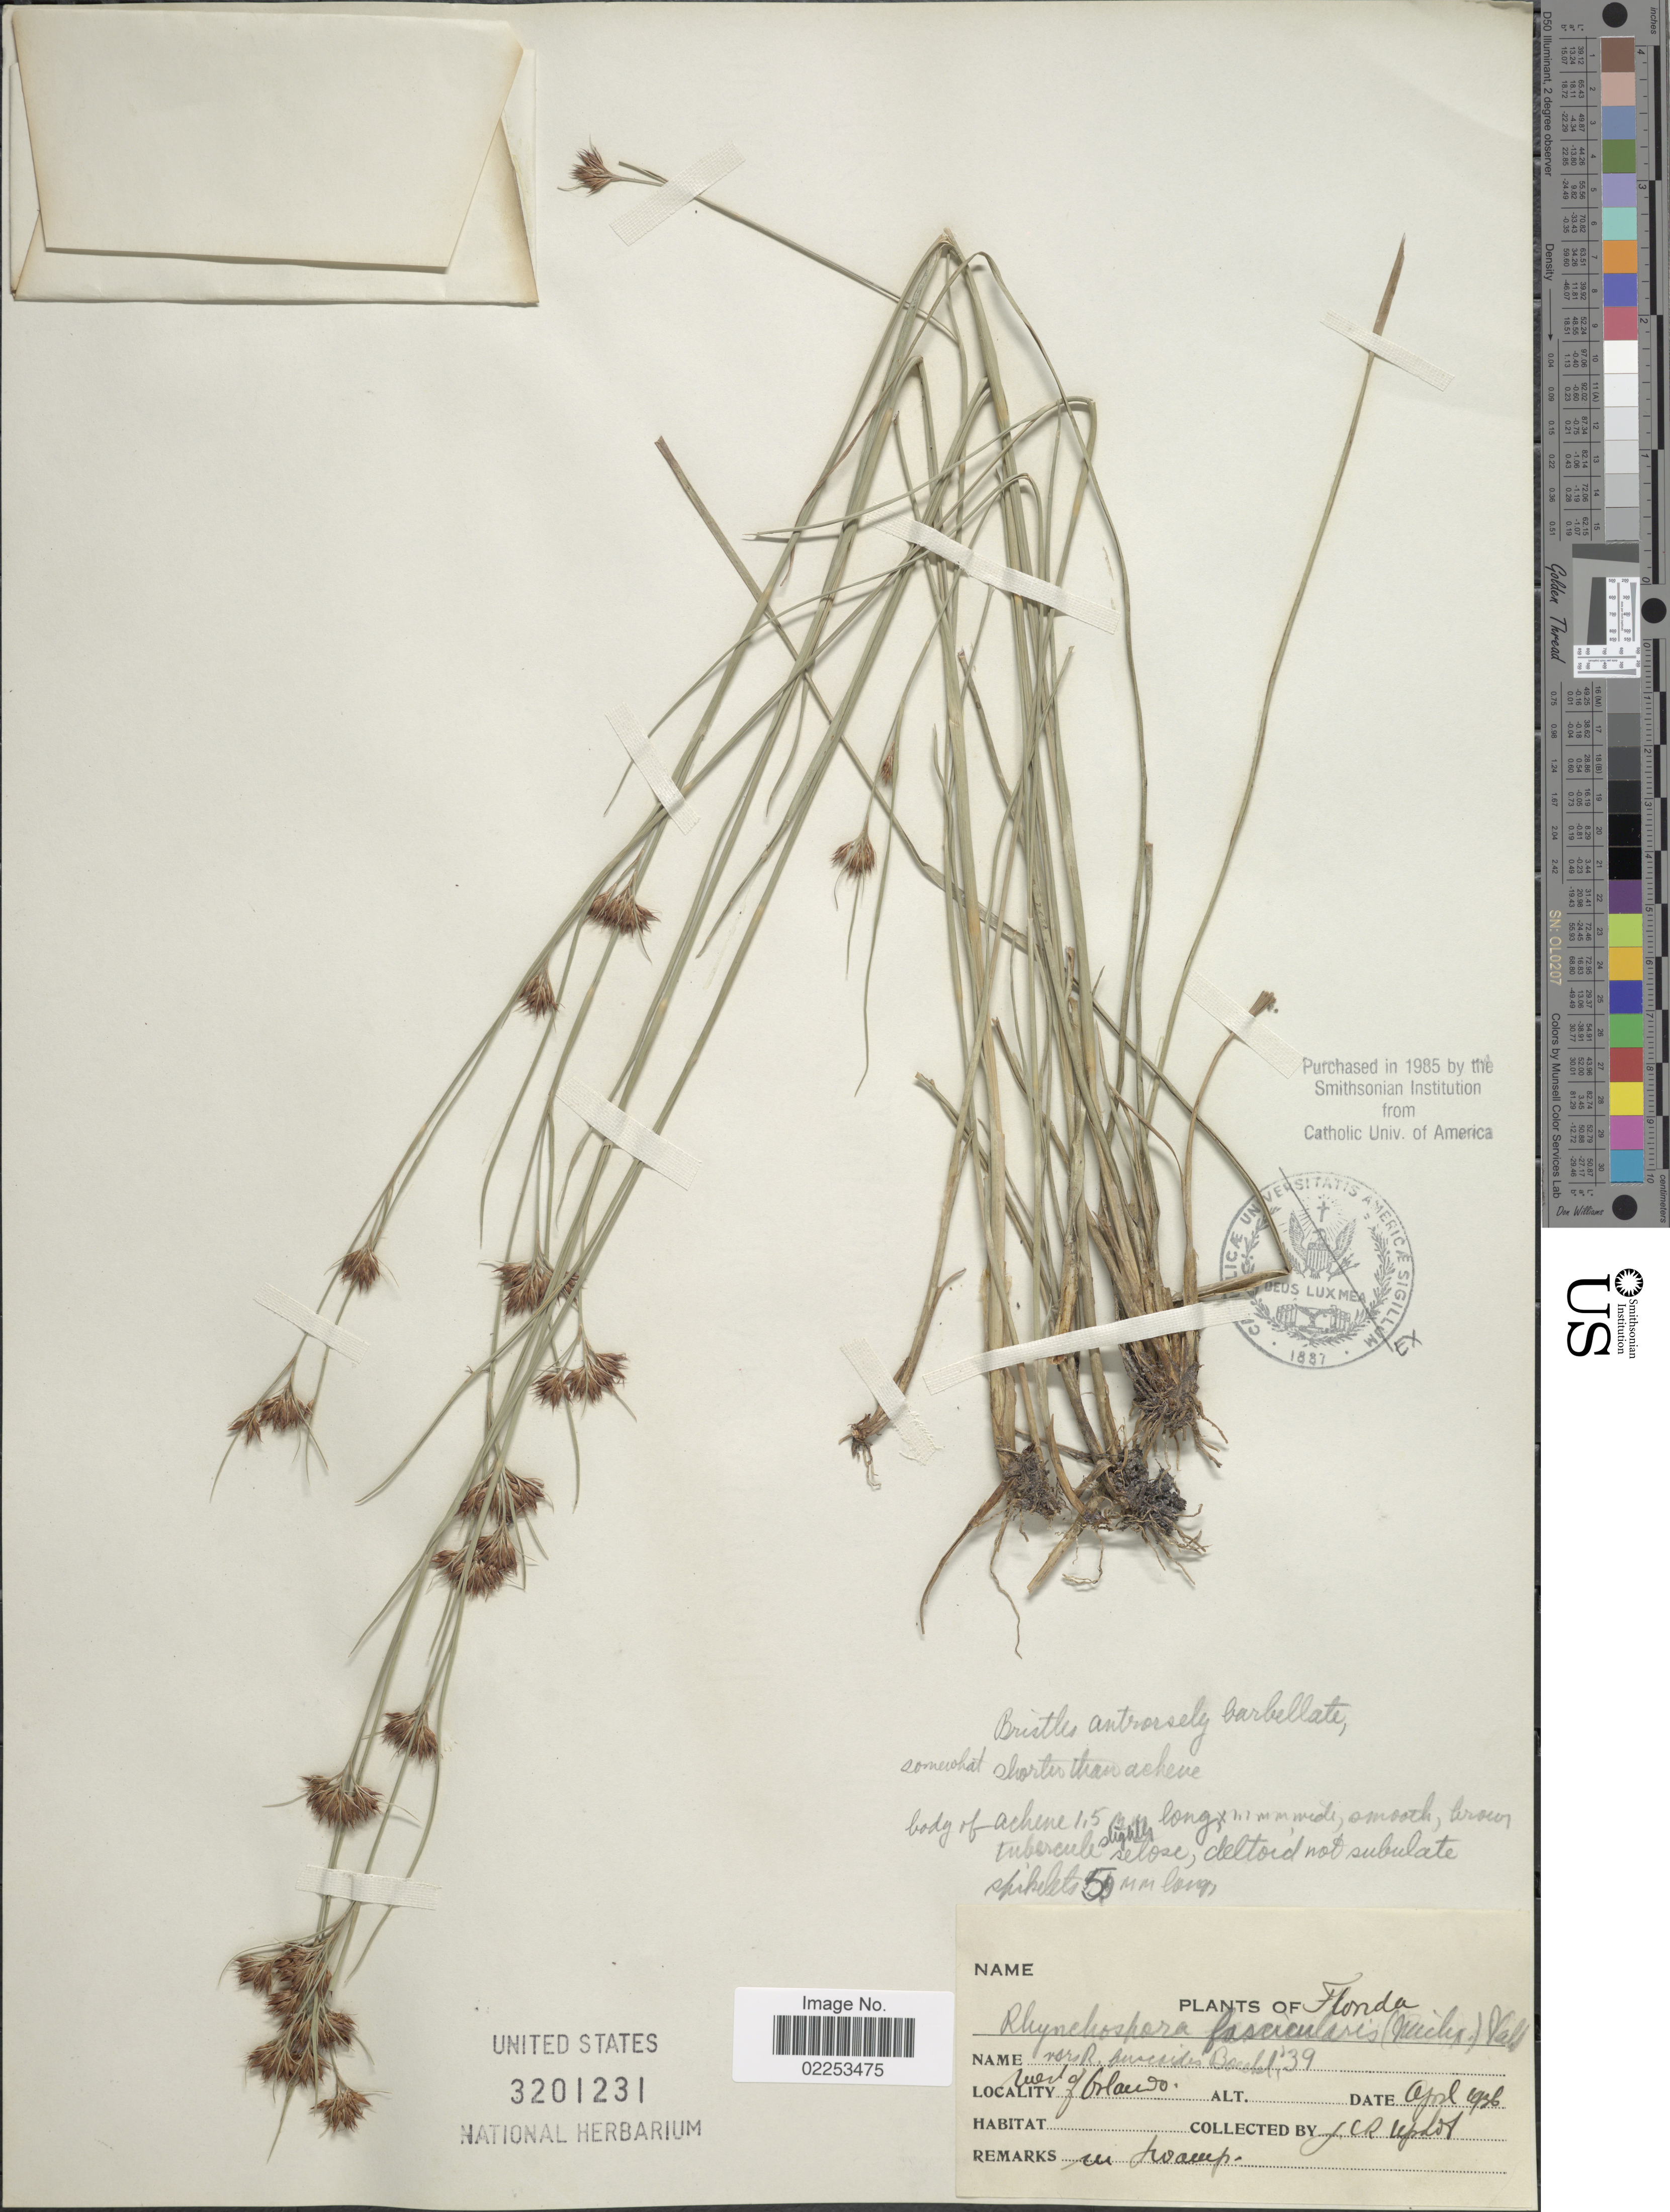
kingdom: Plantae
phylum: Tracheophyta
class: Liliopsida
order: Poales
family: Cyperaceae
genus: Rhynchospora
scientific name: Rhynchospora fascicularis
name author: (Michx.) Vahl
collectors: J. C. T. Uphof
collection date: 1936-04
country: United States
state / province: Florida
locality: West of Orlando, in swamp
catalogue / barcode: US 3201231